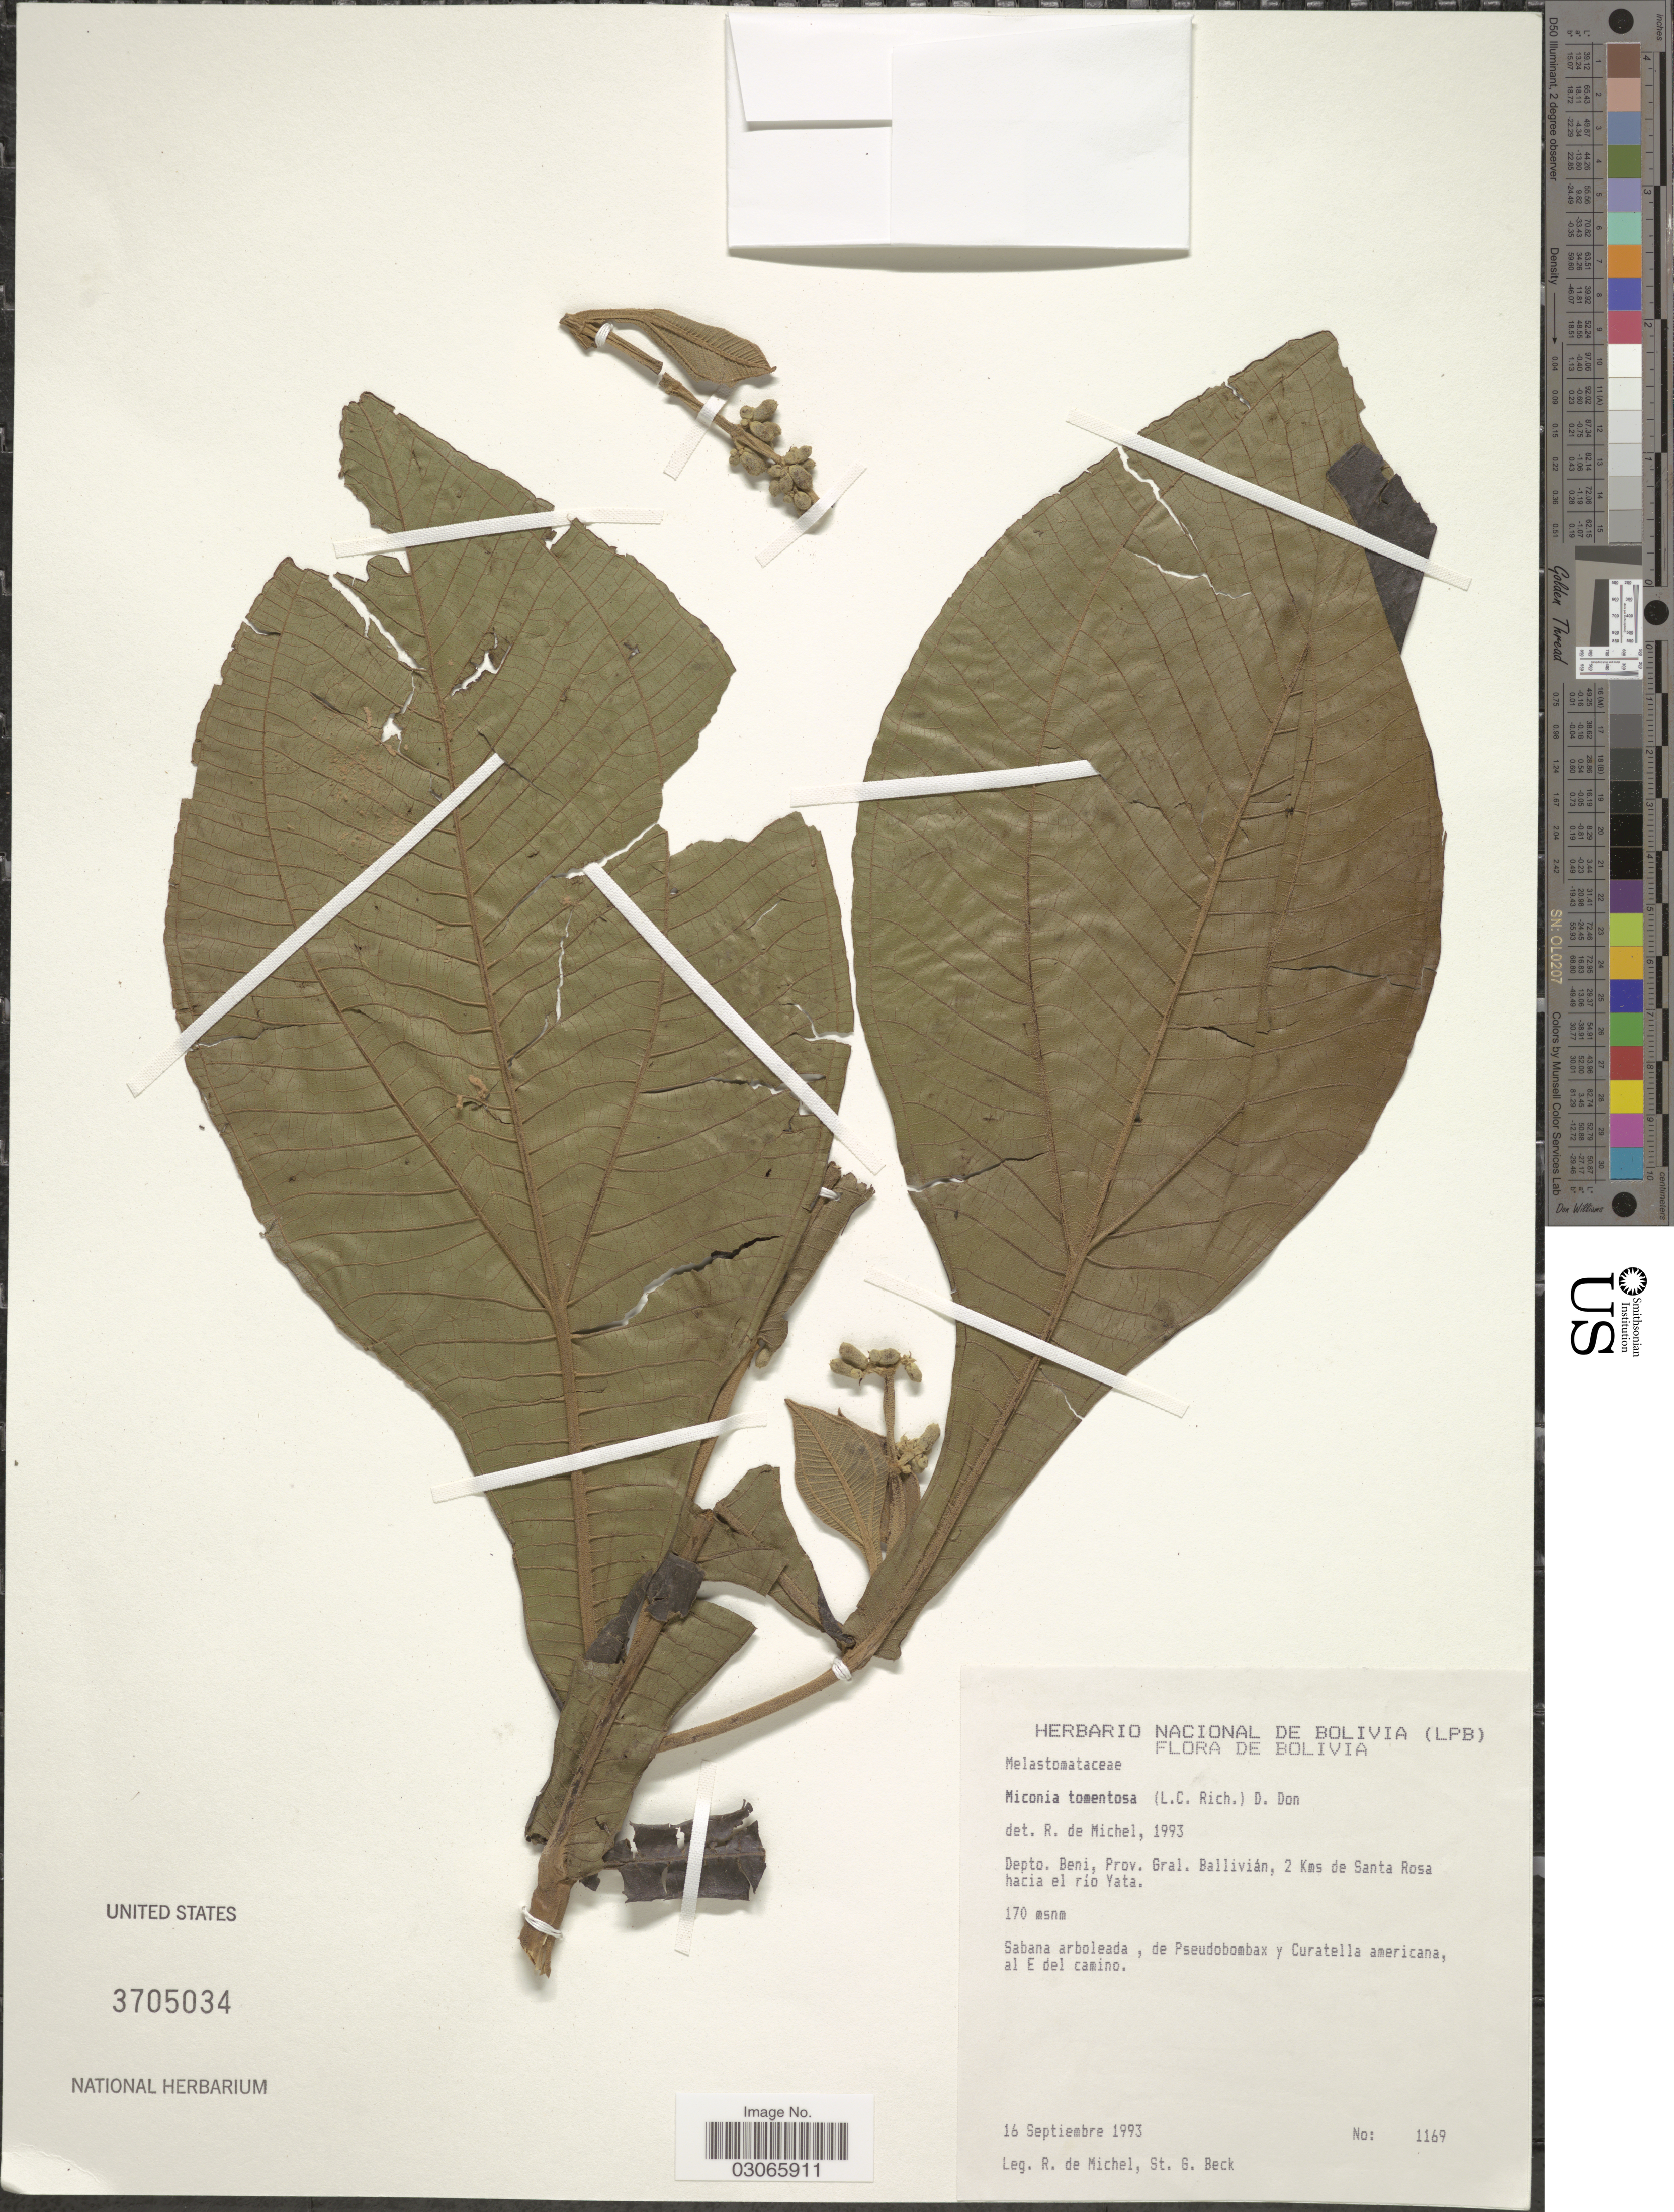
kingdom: Plantae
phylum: Tracheophyta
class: Magnoliopsida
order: Myrtales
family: Melastomataceae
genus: Miconia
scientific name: Miconia tomentosa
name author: (Rich.) D. Don ex DC.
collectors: R. d. Michel & S. G. Beck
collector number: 1169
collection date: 1993-09-16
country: Bolivia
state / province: Beni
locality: Depto. Beni, Prov. Gral. Ballivián, 2 Kms de Santa Rosa hacia el río Yata.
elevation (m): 170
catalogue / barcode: US 3705034